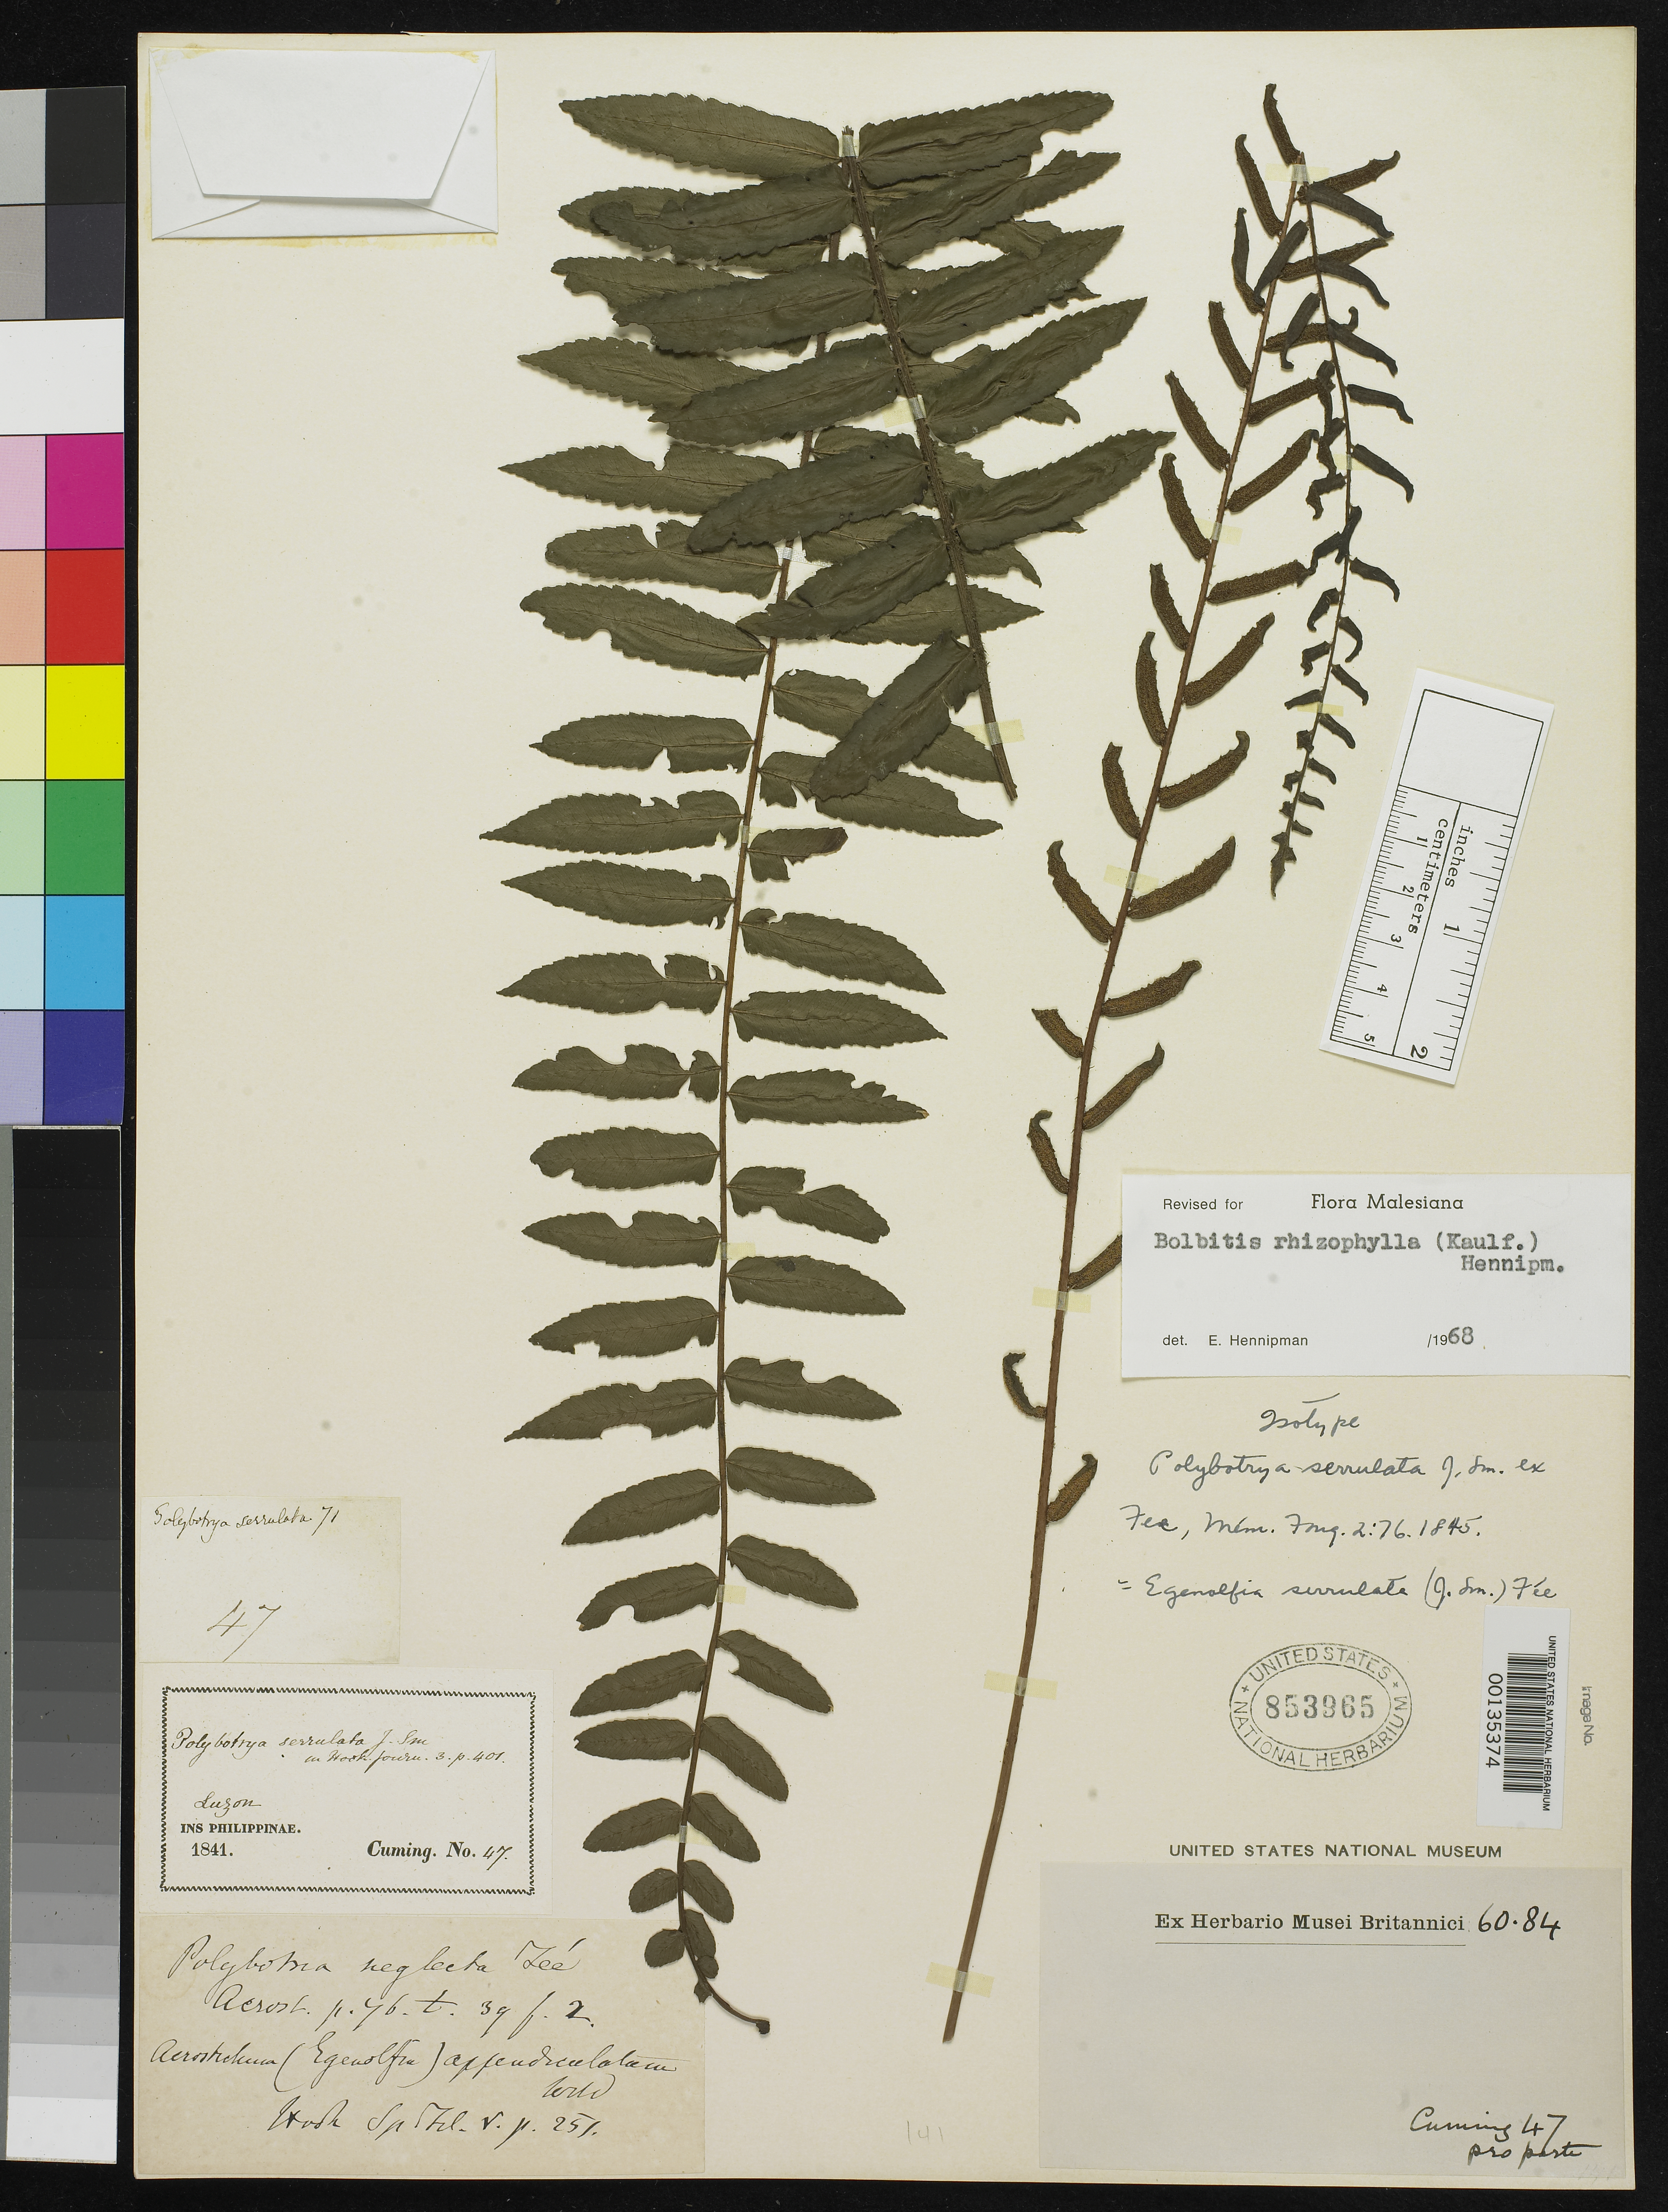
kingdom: Plantae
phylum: Tracheophyta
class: Polypodiopsida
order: Polypodiales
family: Dryopteridaceae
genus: Polybotrya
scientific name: Polybotrya serrulata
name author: J. Sm. ex Fée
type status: Type Collection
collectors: H. Cuming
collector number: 47 P.p.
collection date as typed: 1841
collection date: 1841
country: Philippines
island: Luzon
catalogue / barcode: US 853965